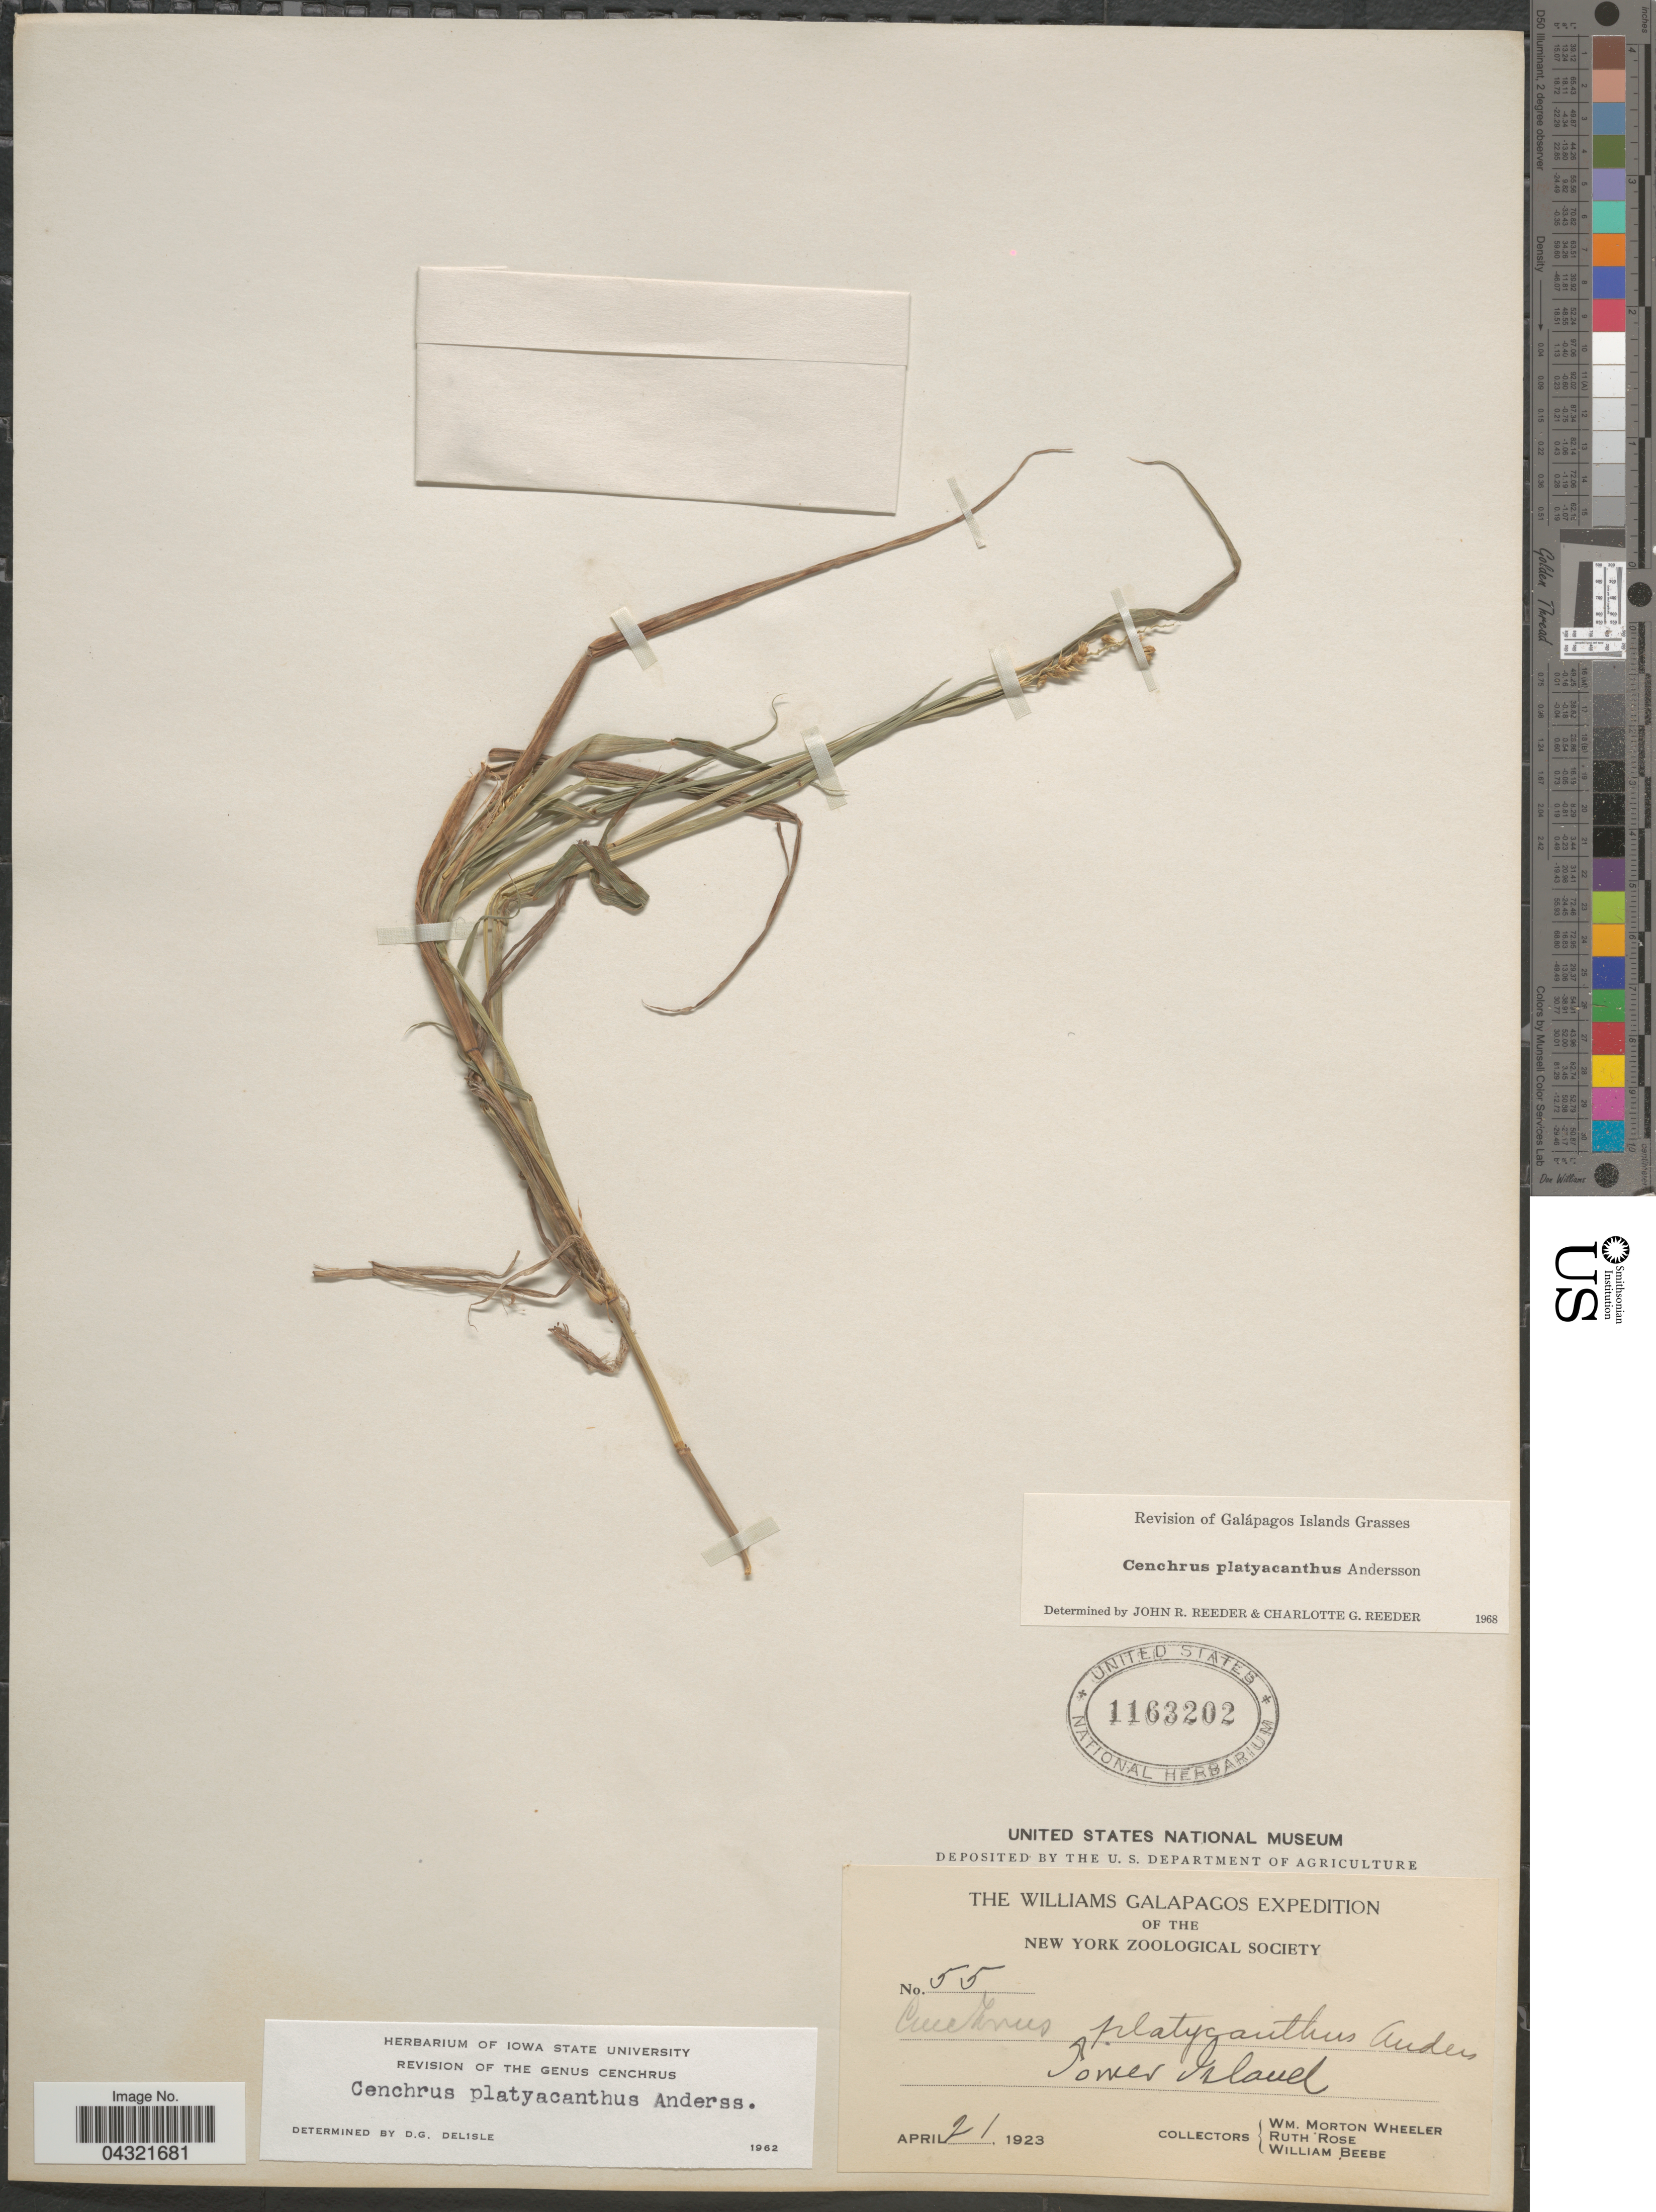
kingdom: Plantae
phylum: Tracheophyta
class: Liliopsida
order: Poales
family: Poaceae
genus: Cenchrus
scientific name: Cenchrus platyacanthus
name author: Andersson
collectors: W. Wheeler, R. Rose & W. Beebe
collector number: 55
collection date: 1923-04-21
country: Ecuador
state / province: Colón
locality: The Williams Galapagos Expedition. Tower Island.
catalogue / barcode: US 1163202